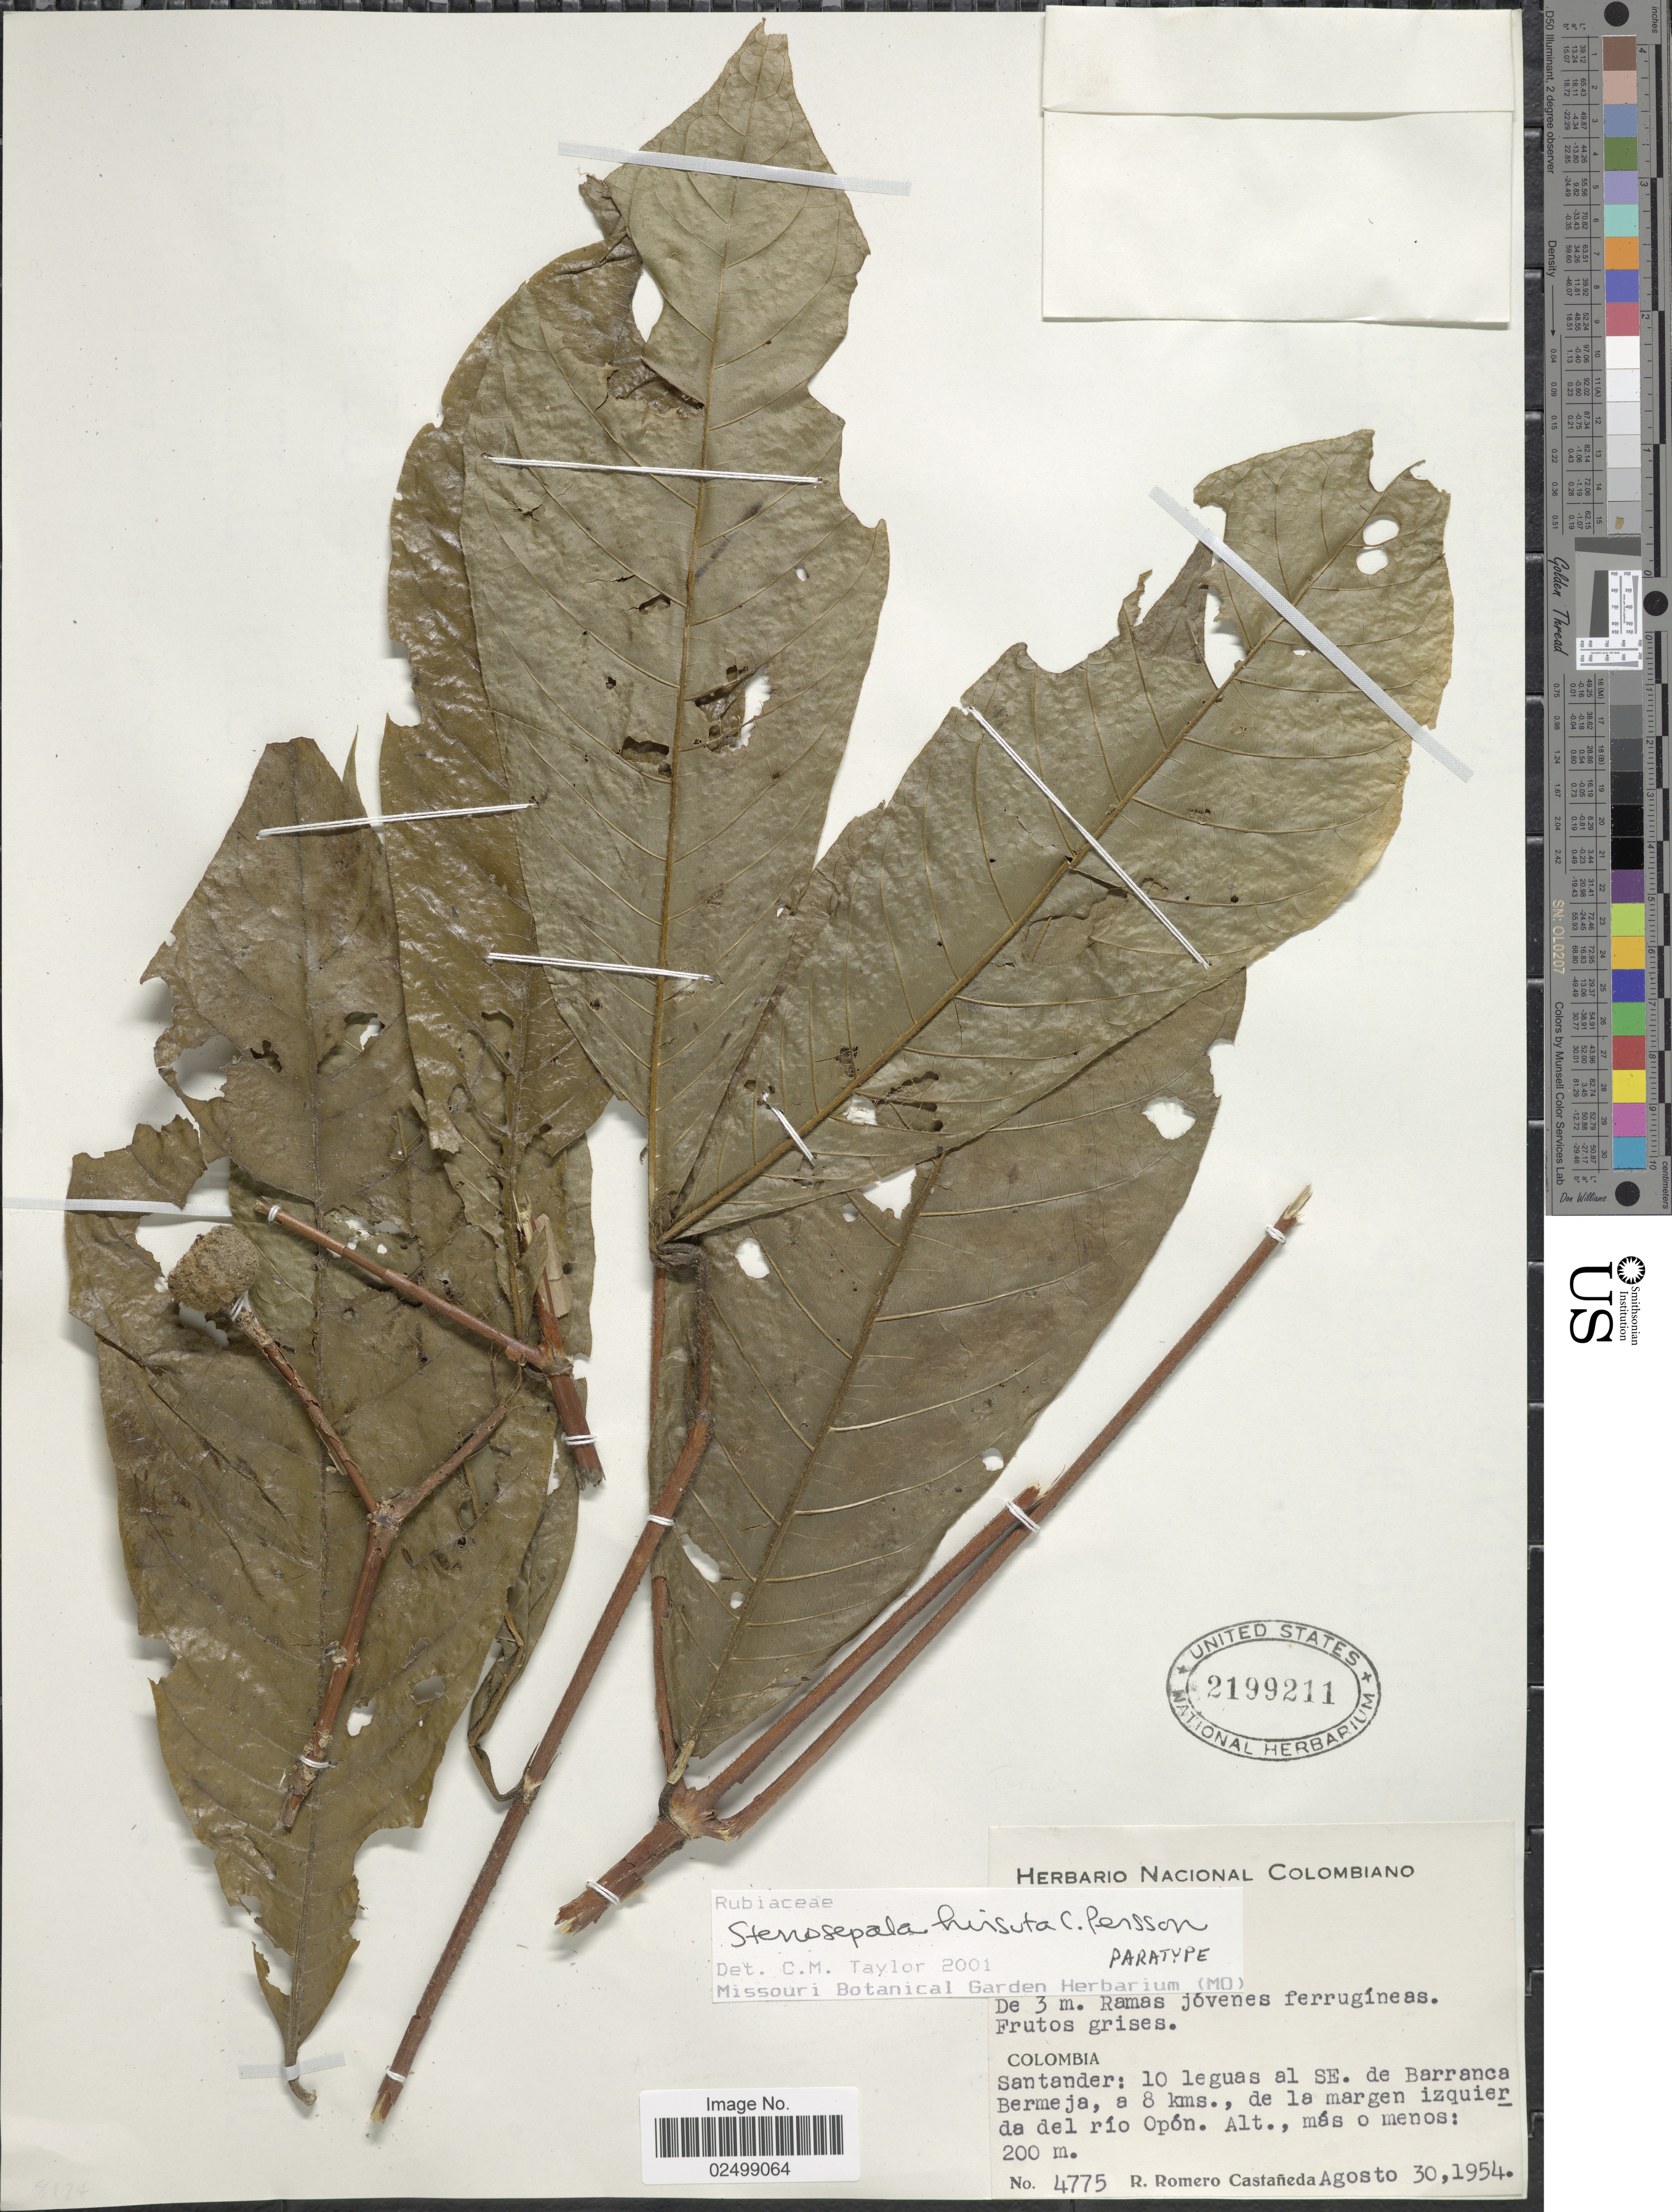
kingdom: Plantae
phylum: Tracheophyta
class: Magnoliopsida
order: Gentianales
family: Rubiaceae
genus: Stenosepala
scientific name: Stenosepala hirsuta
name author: C.H. Perss.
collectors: R. Romero Castañeda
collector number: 4775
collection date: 1954-08-30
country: Colombia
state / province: Santander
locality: Santander: 10 leguas al SE. de Barranca Bermeja, a 8 kms. de la margen izquierda del rio Opon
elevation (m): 200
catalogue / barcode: US 2199211